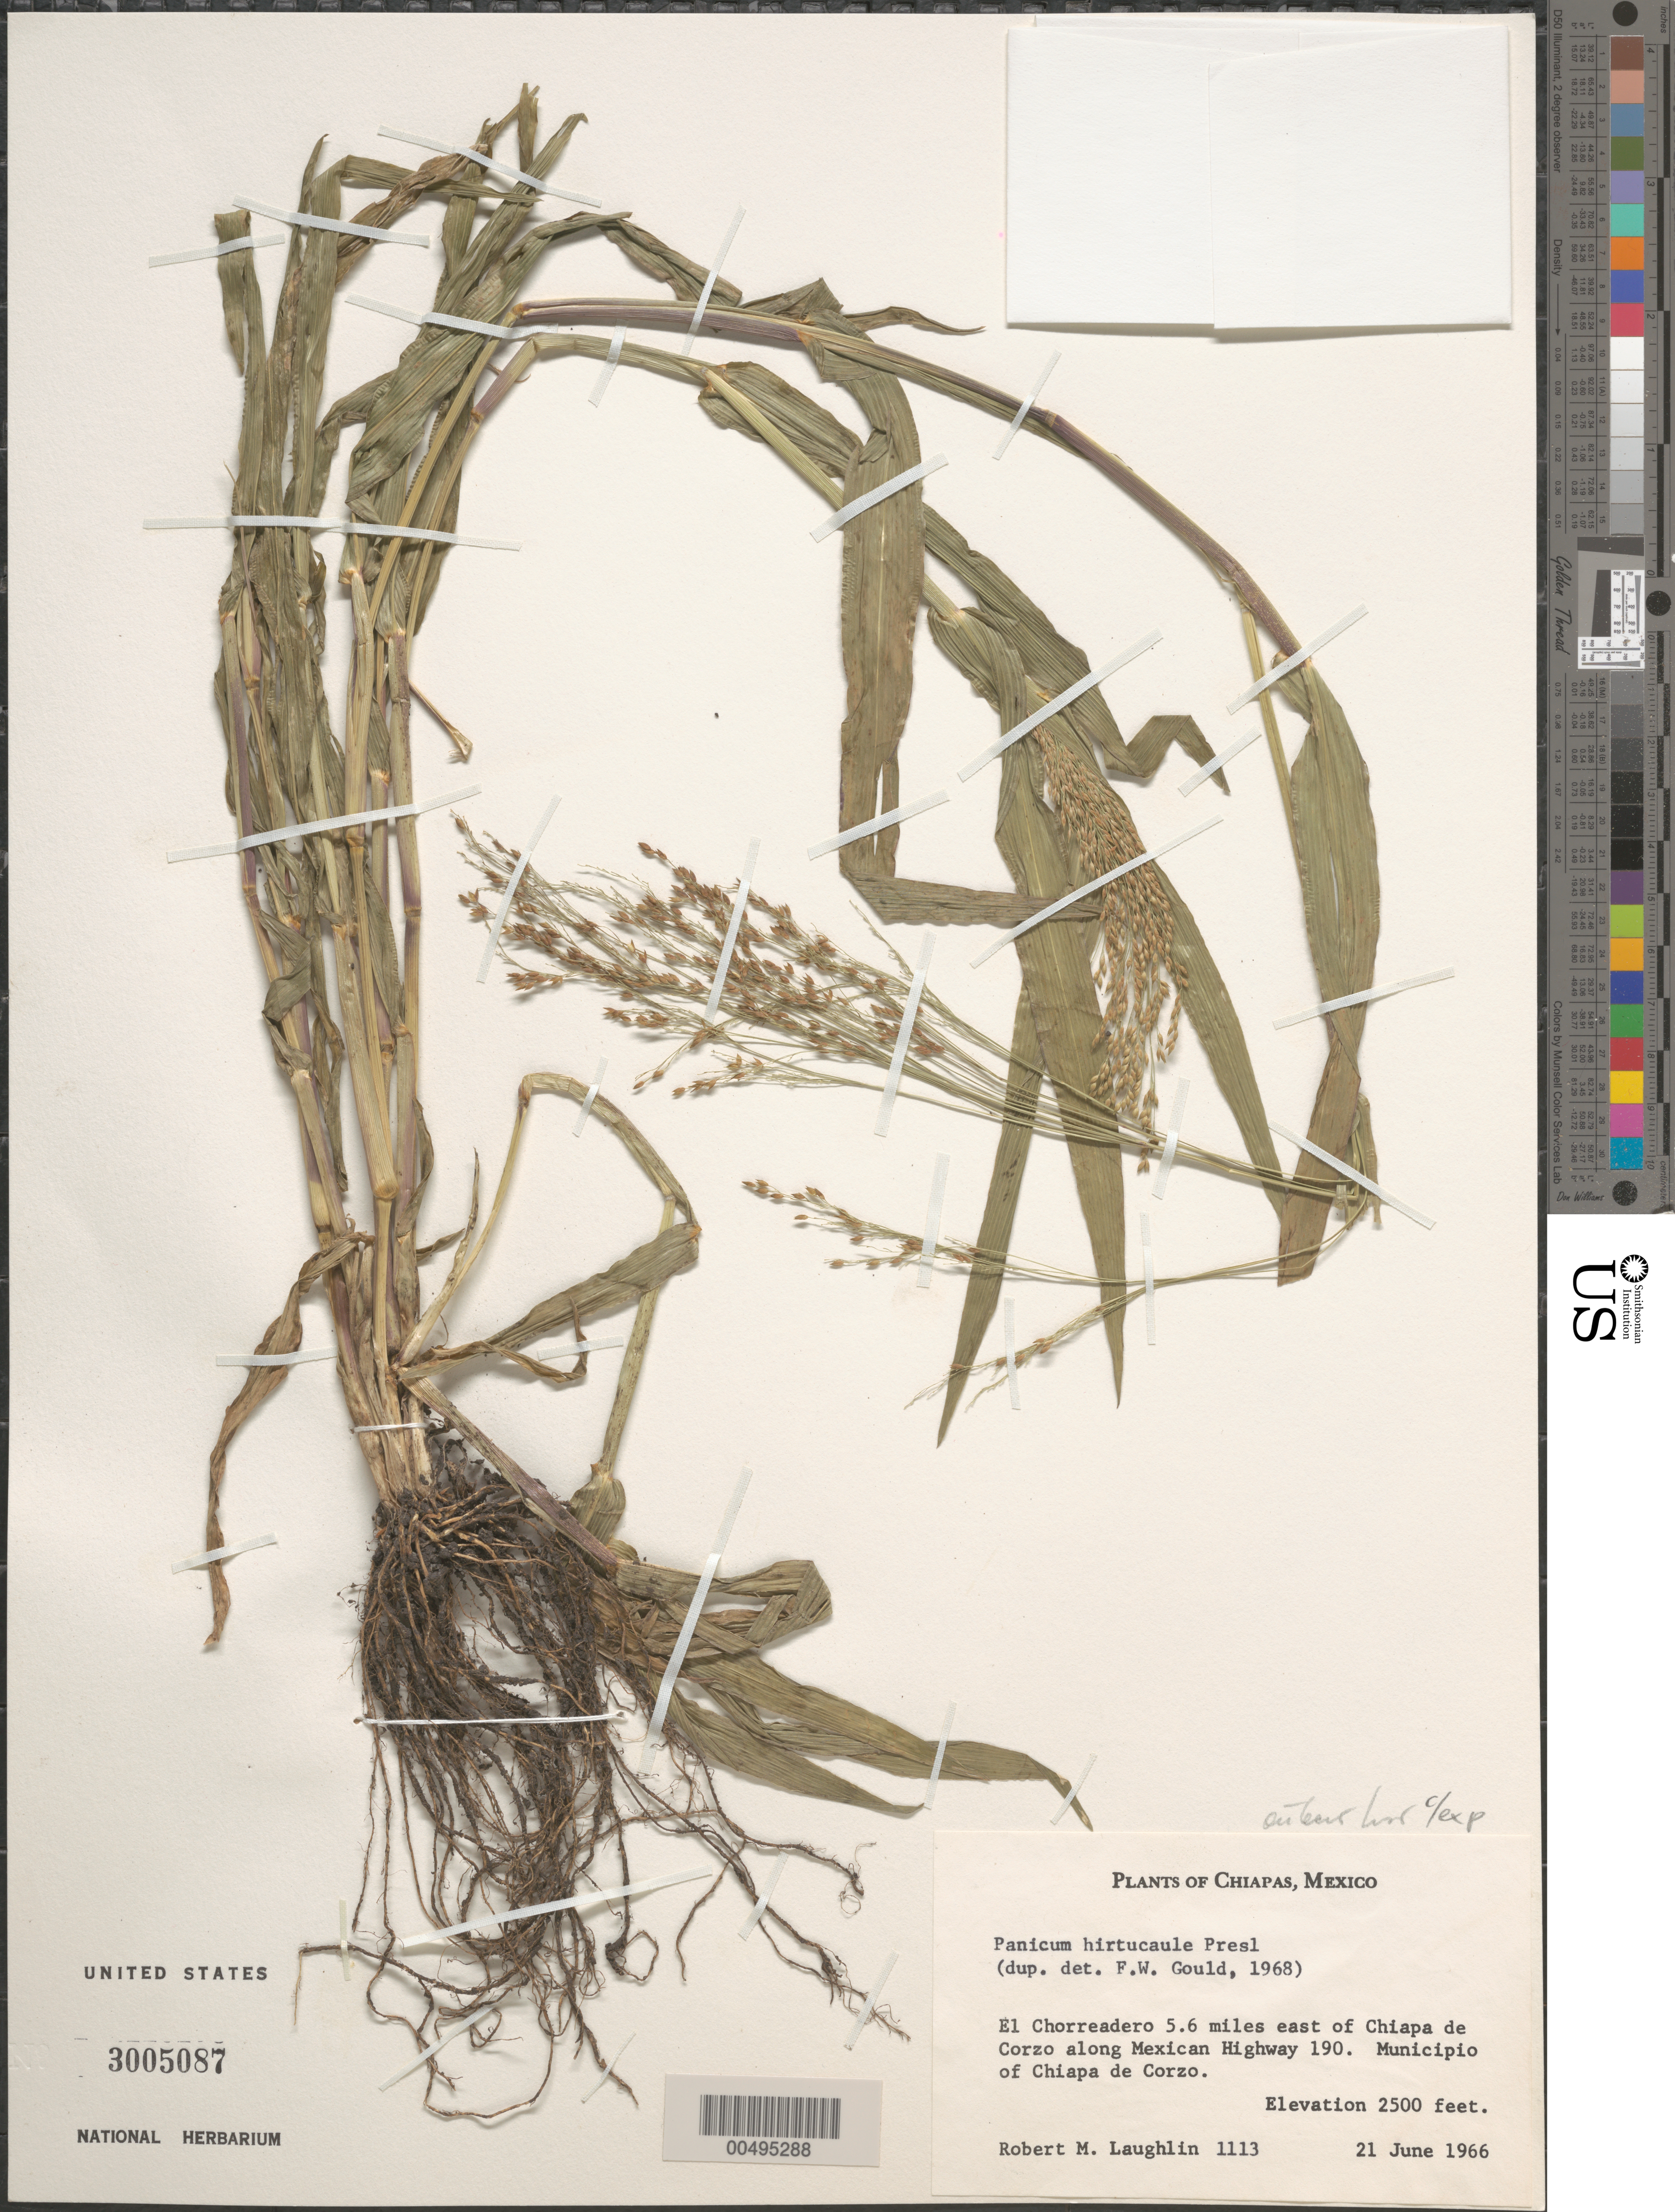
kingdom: Plantae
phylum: Tracheophyta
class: Liliopsida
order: Poales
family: Poaceae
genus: Panicum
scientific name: Panicum hirticaule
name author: J. Presl in C. Presl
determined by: Gould, F. W.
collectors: R. M. Laughlin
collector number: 1113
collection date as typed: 21 Jun 1966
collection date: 1966-06-21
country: Mexico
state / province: Chiapas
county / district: Chiapa de Corzo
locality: El Chorreadero 5.6 mi E of Chiapa de Corzo along Mexican Hwy 190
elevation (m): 762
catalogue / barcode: US 3005087